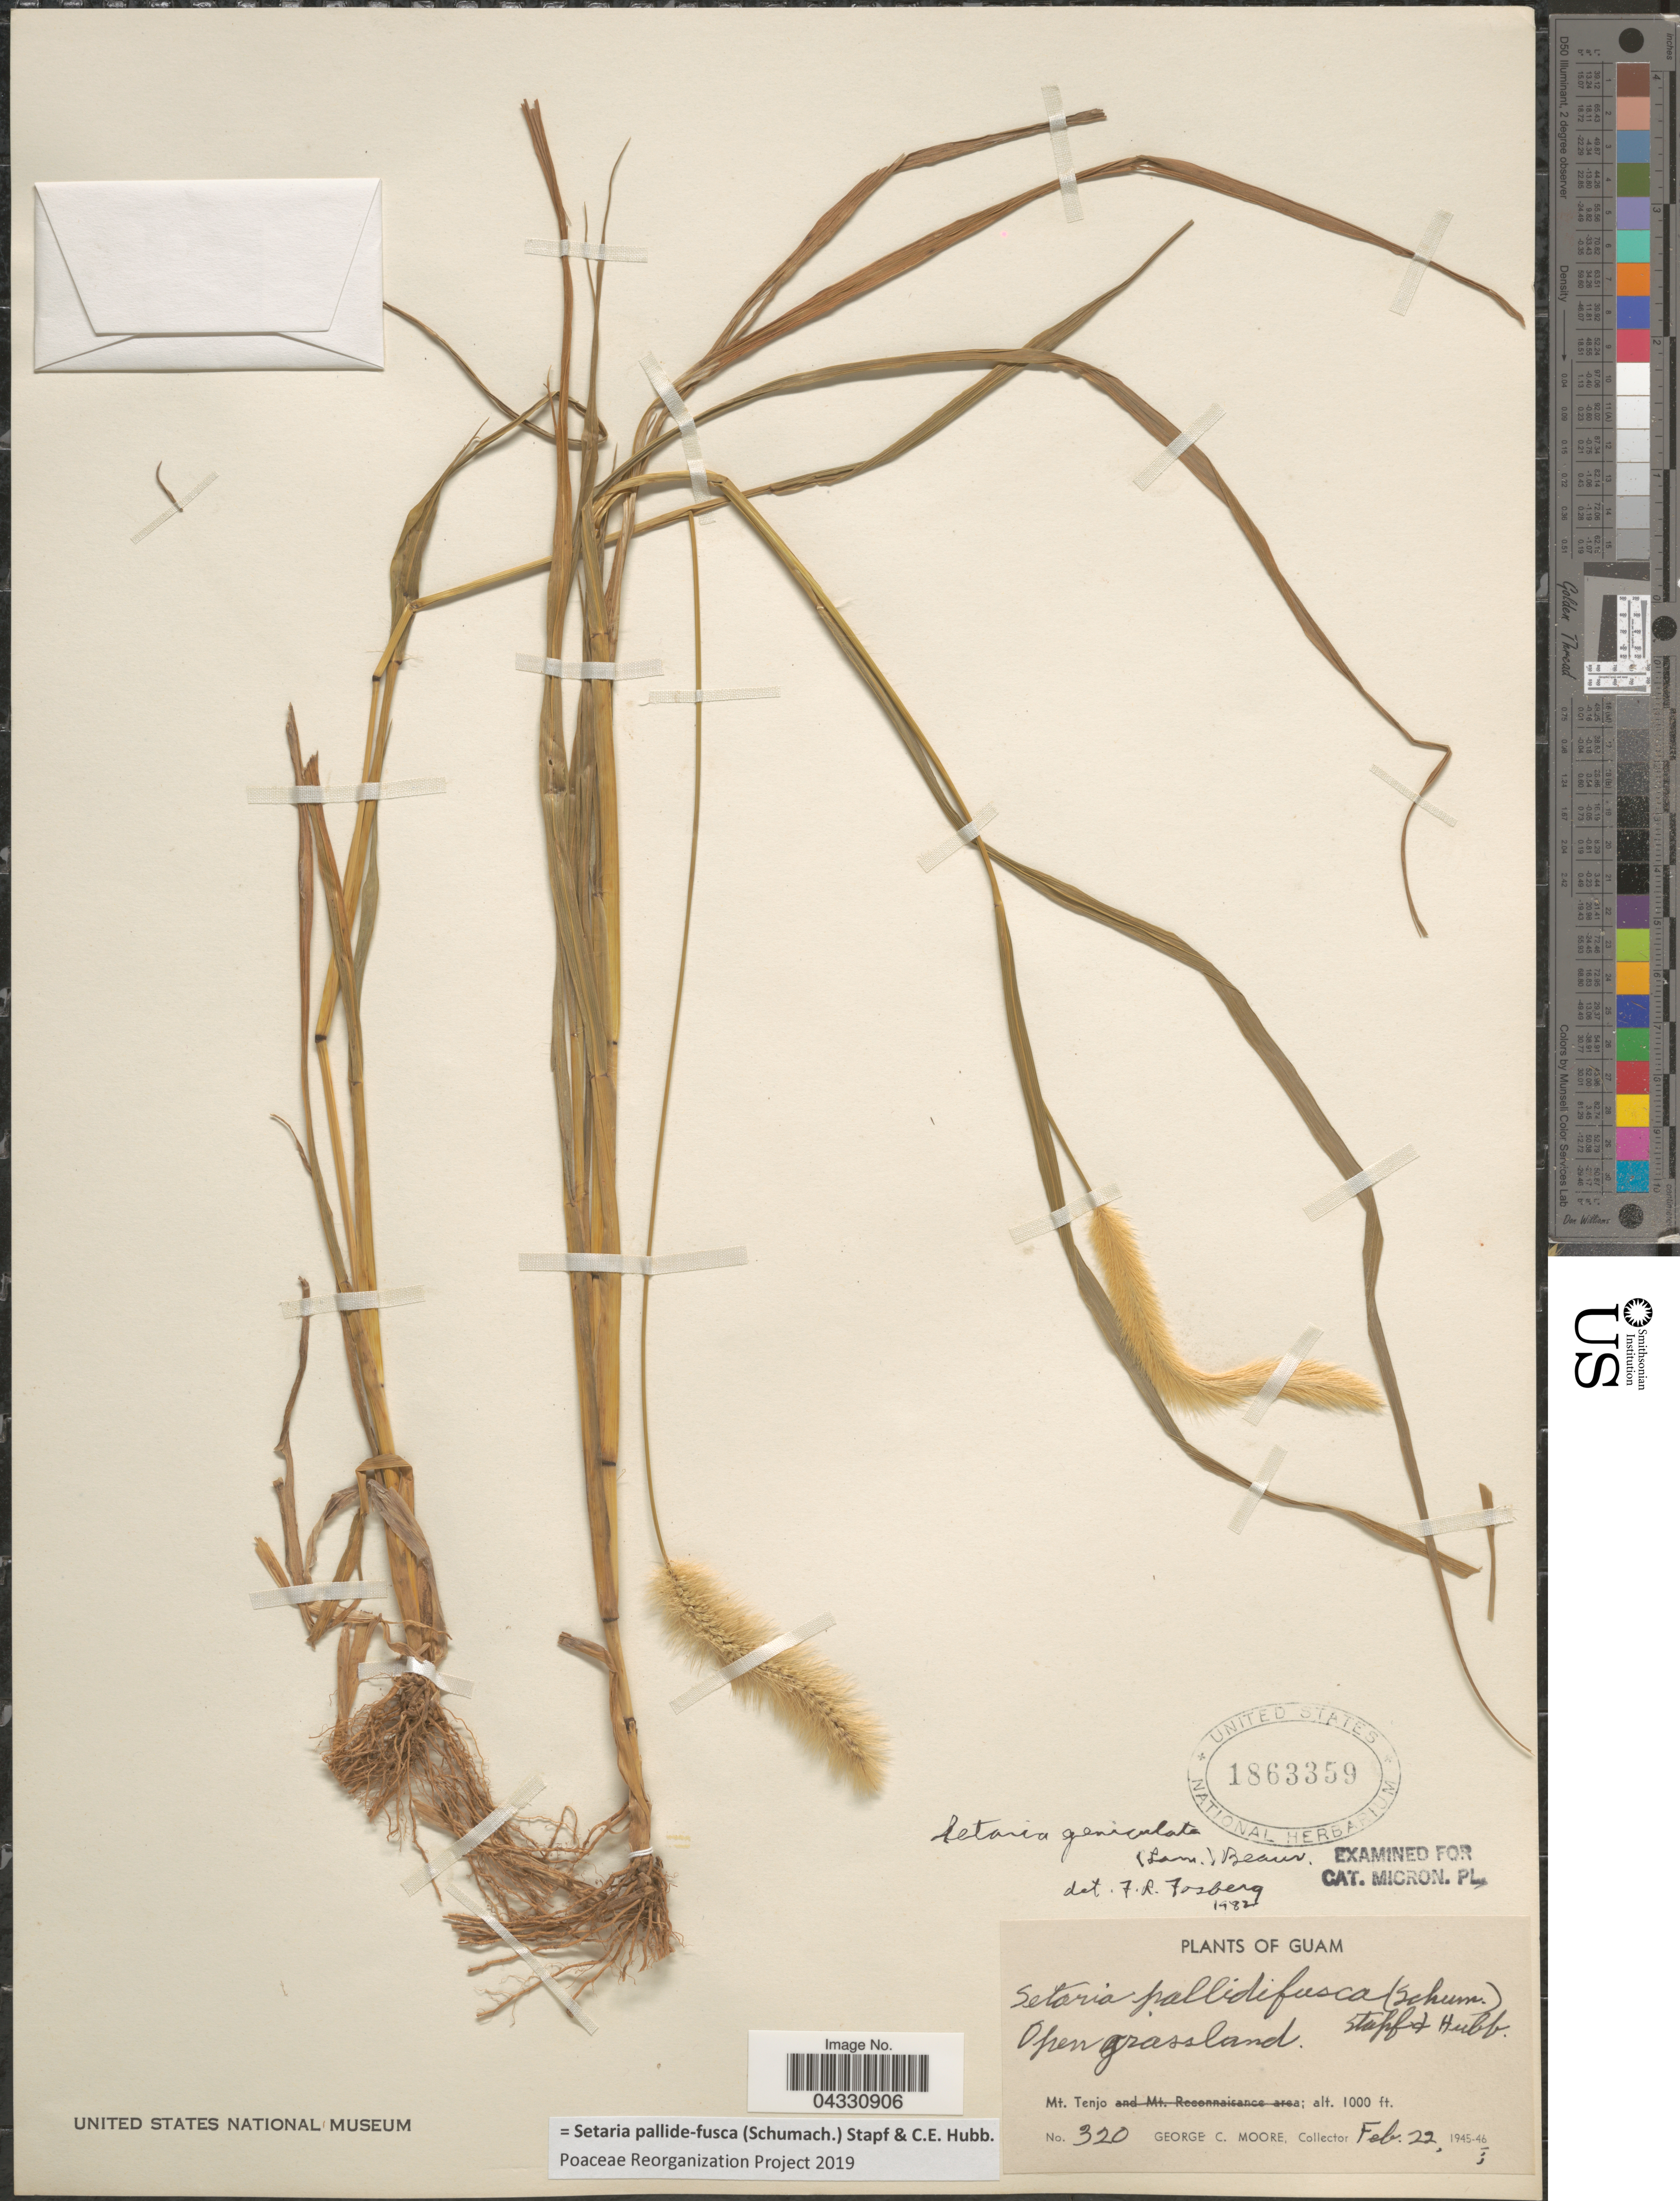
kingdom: Plantae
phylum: Tracheophyta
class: Liliopsida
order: Poales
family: Poaceae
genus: Setaria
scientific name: Setaria pallide-fusca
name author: (Schumach.) Stapf & C.E. Hubb.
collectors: G. C. Moore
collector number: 320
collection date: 1945-02-22/1946-02-22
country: Guam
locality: Mt. Tenjo.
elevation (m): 305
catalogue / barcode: US 1863359